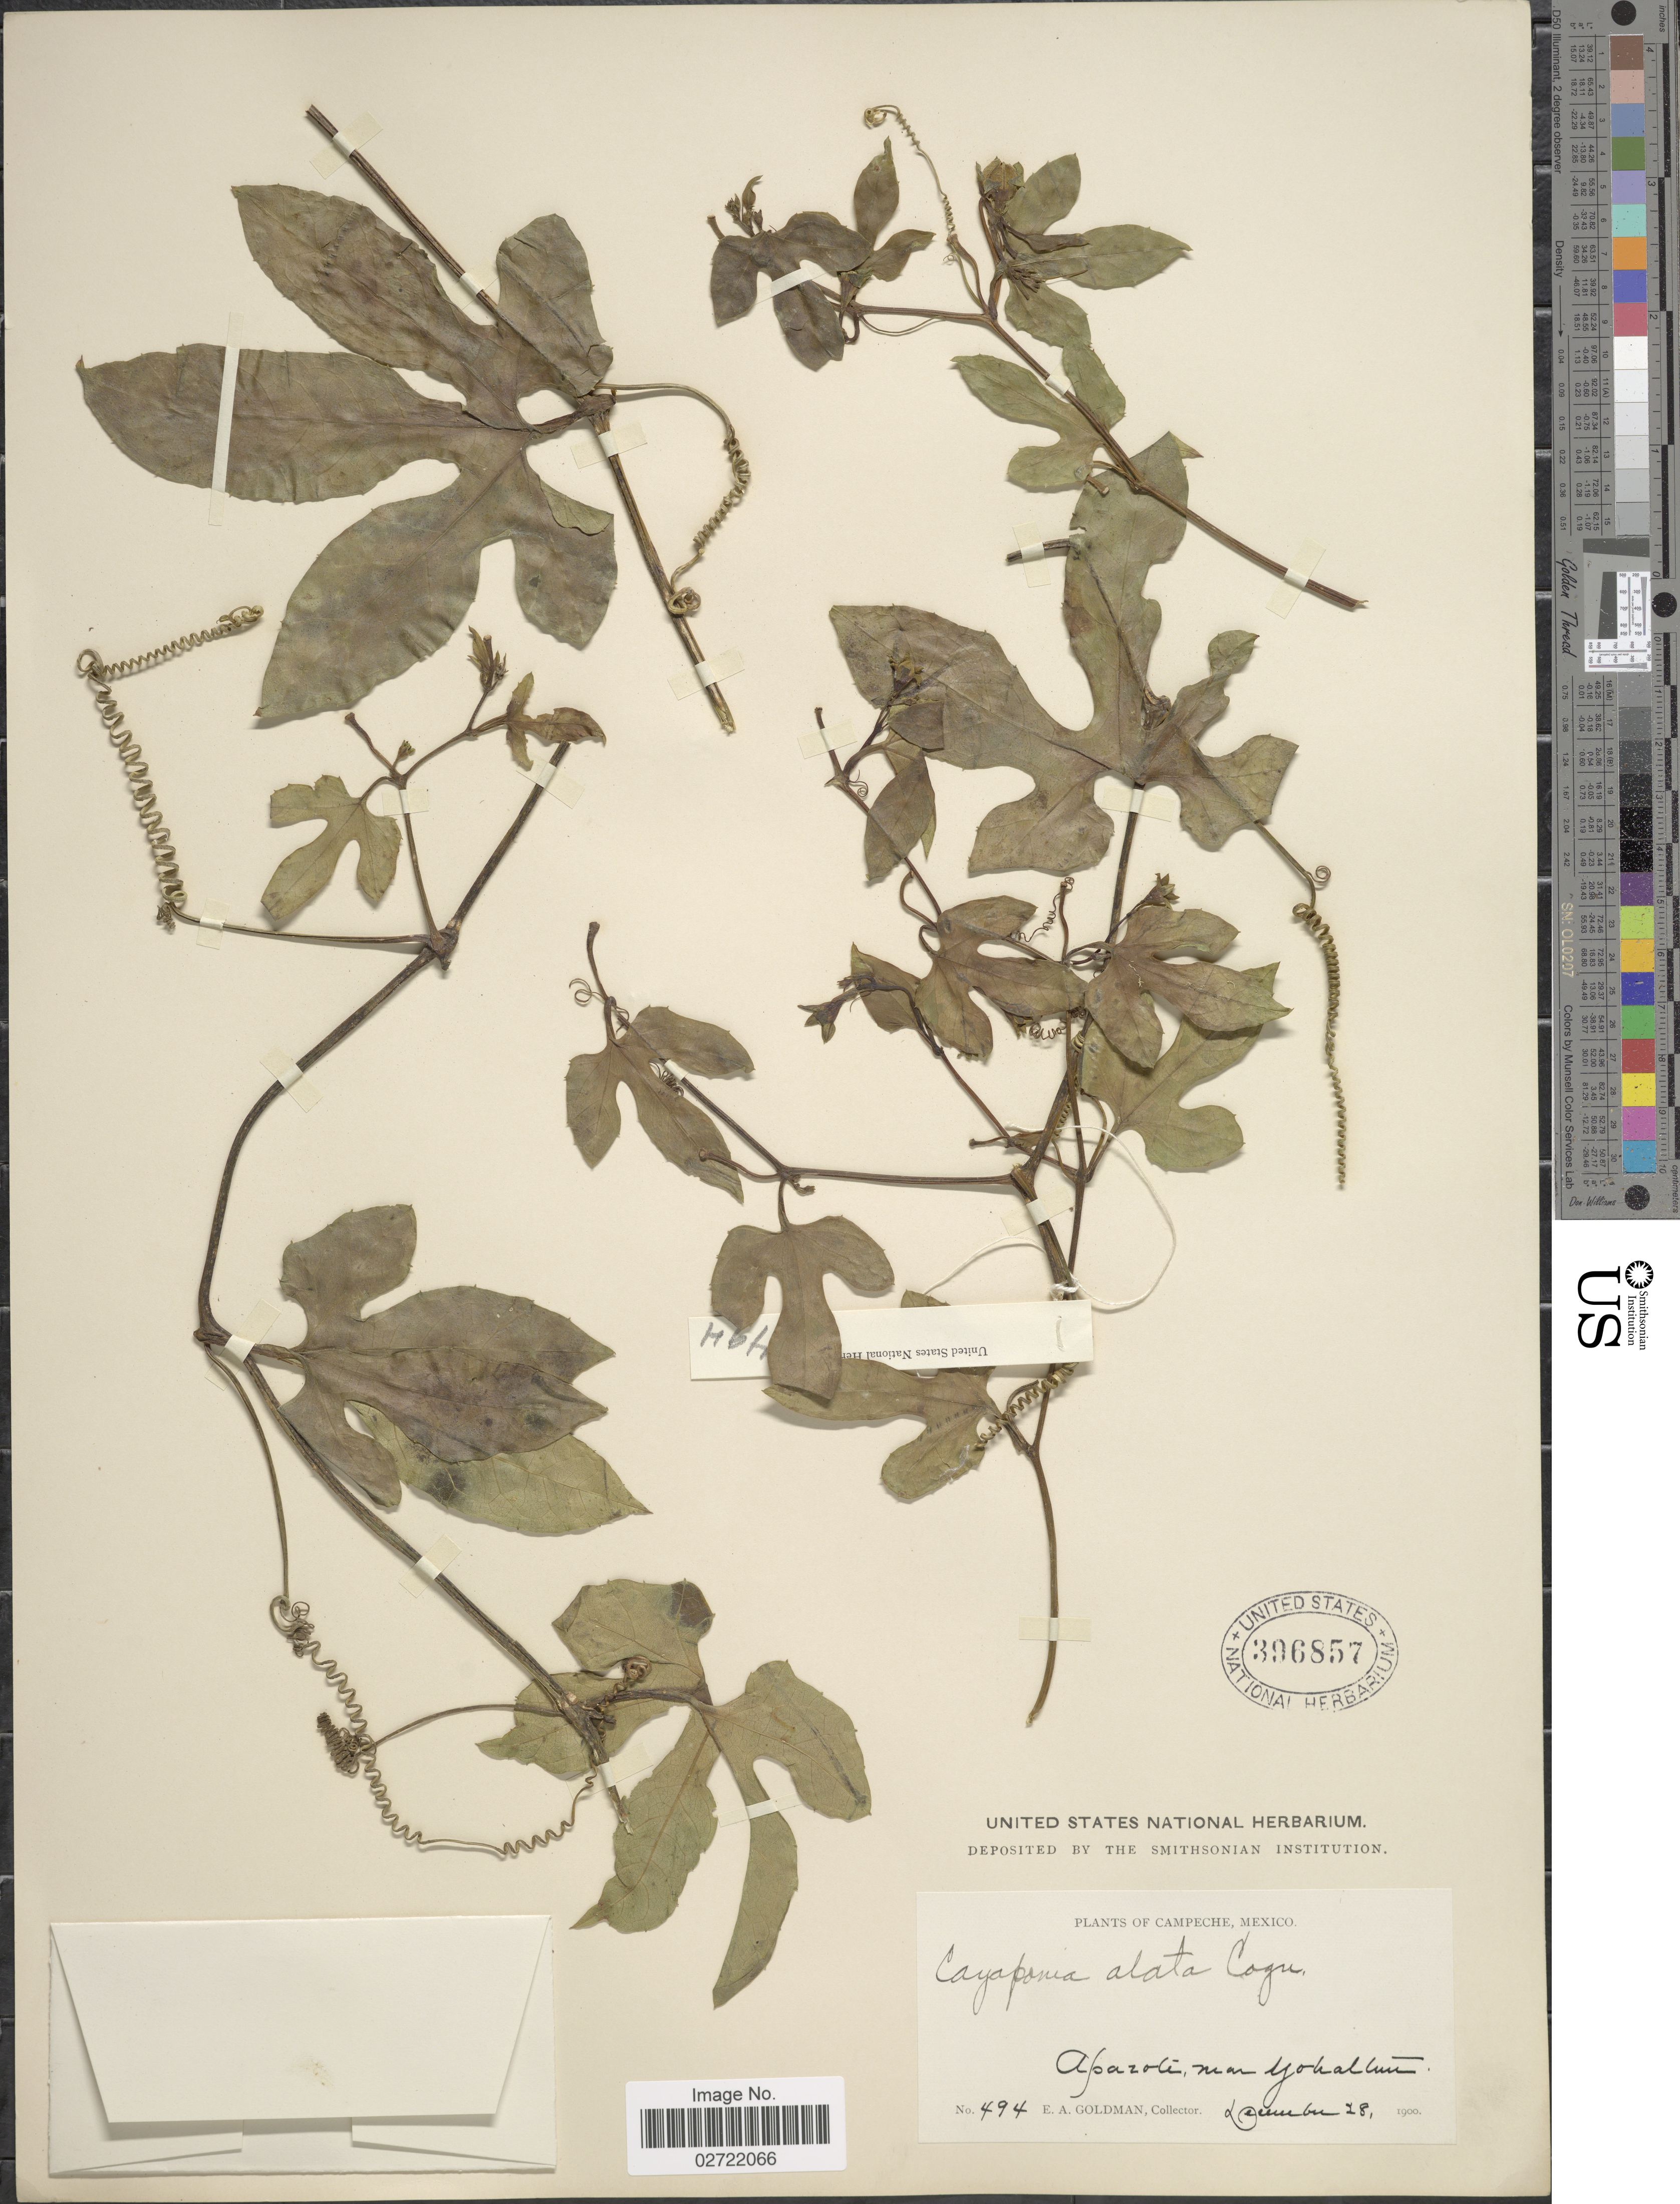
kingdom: Plantae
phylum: Tracheophyta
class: Magnoliopsida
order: Cucurbitales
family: Cucurbitaceae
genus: Cayaponia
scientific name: Cayaponia alata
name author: Cogn.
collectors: E. A. Goldman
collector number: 494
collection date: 1900-12-28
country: Mexico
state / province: Campeche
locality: Aparote, near Yohaltum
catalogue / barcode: US 396857